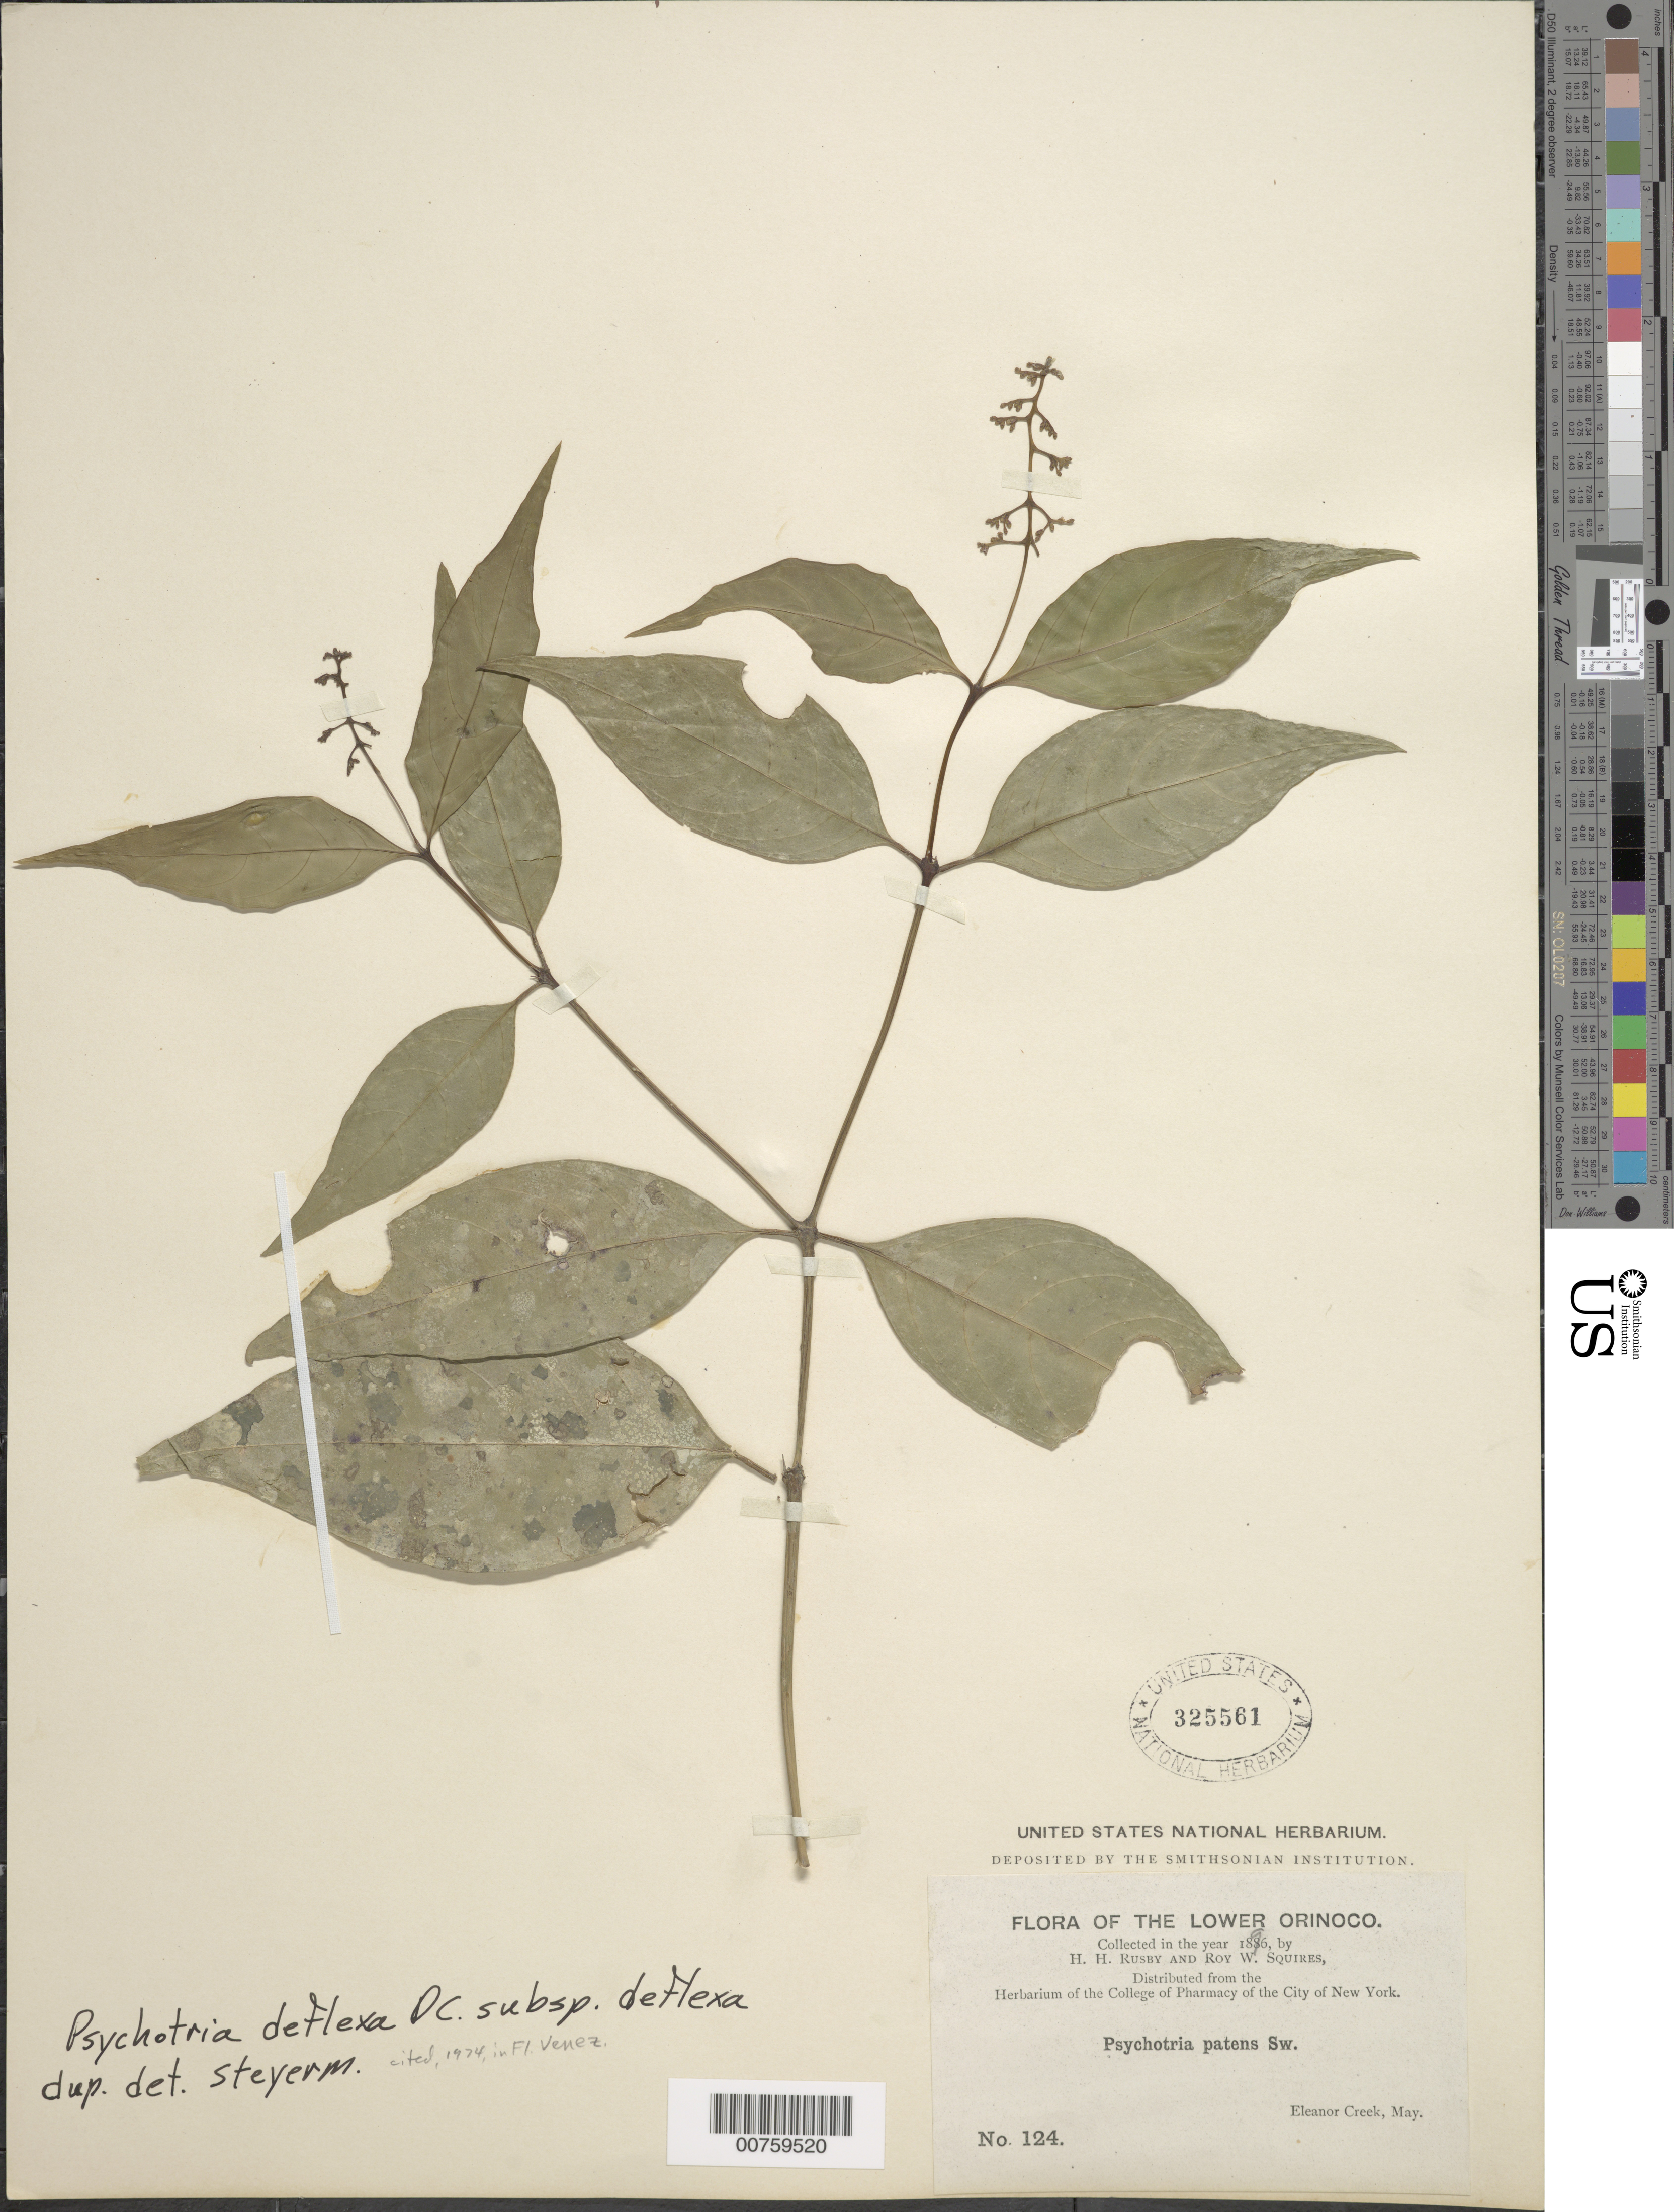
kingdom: Plantae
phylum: Tracheophyta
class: Magnoliopsida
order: Gentianales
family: Rubiaceae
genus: Psychotria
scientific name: Psychotria deflexa subsp. deflexa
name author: DC.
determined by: Steyermark, Julian A., (VEN)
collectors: H. H. Rusby & R. Squires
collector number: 124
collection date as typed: May 1896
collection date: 1896-05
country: Venezuela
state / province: Delta Amacuro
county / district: Antonio Díaz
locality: Lower Orinoco, Eleanor Creek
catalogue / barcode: US 325561